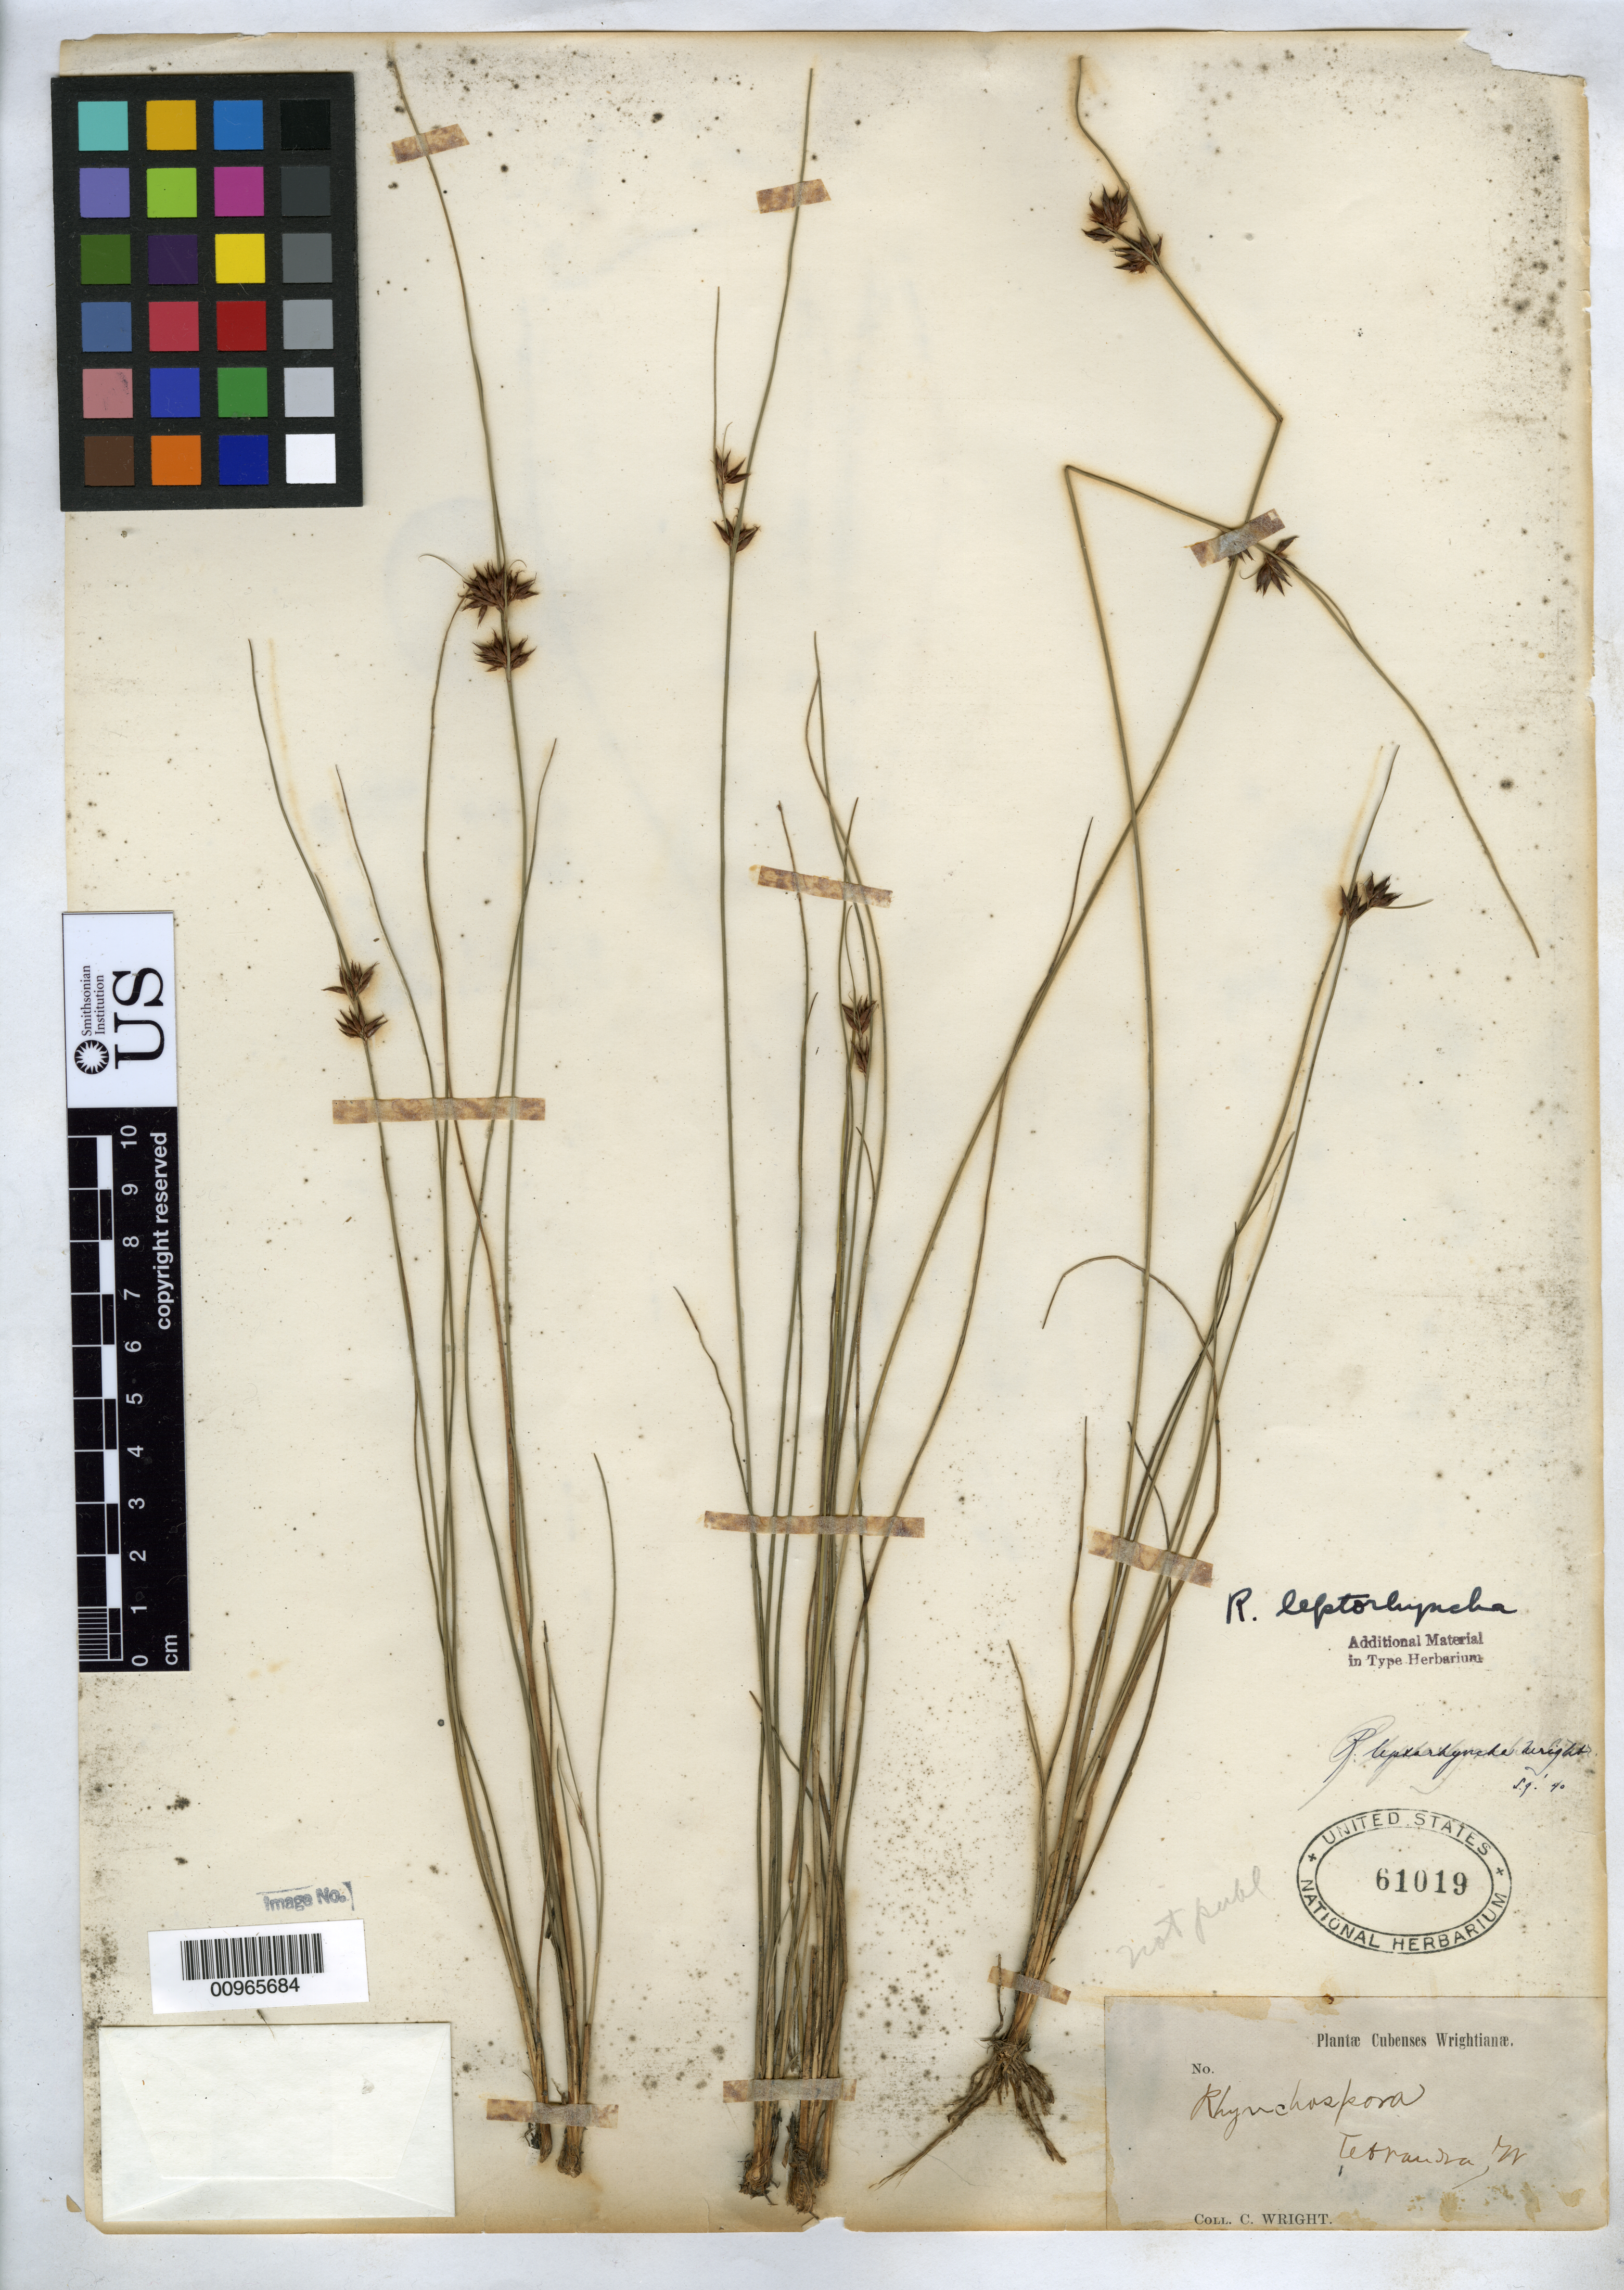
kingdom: Plantae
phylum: Tracheophyta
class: Liliopsida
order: Poales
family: Cyperaceae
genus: Rhynchospora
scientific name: Rhynchospora leptorhyncha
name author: C. Wright in Sauvalle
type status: Possible Type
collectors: C. Wright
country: Cuba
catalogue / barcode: US 61019